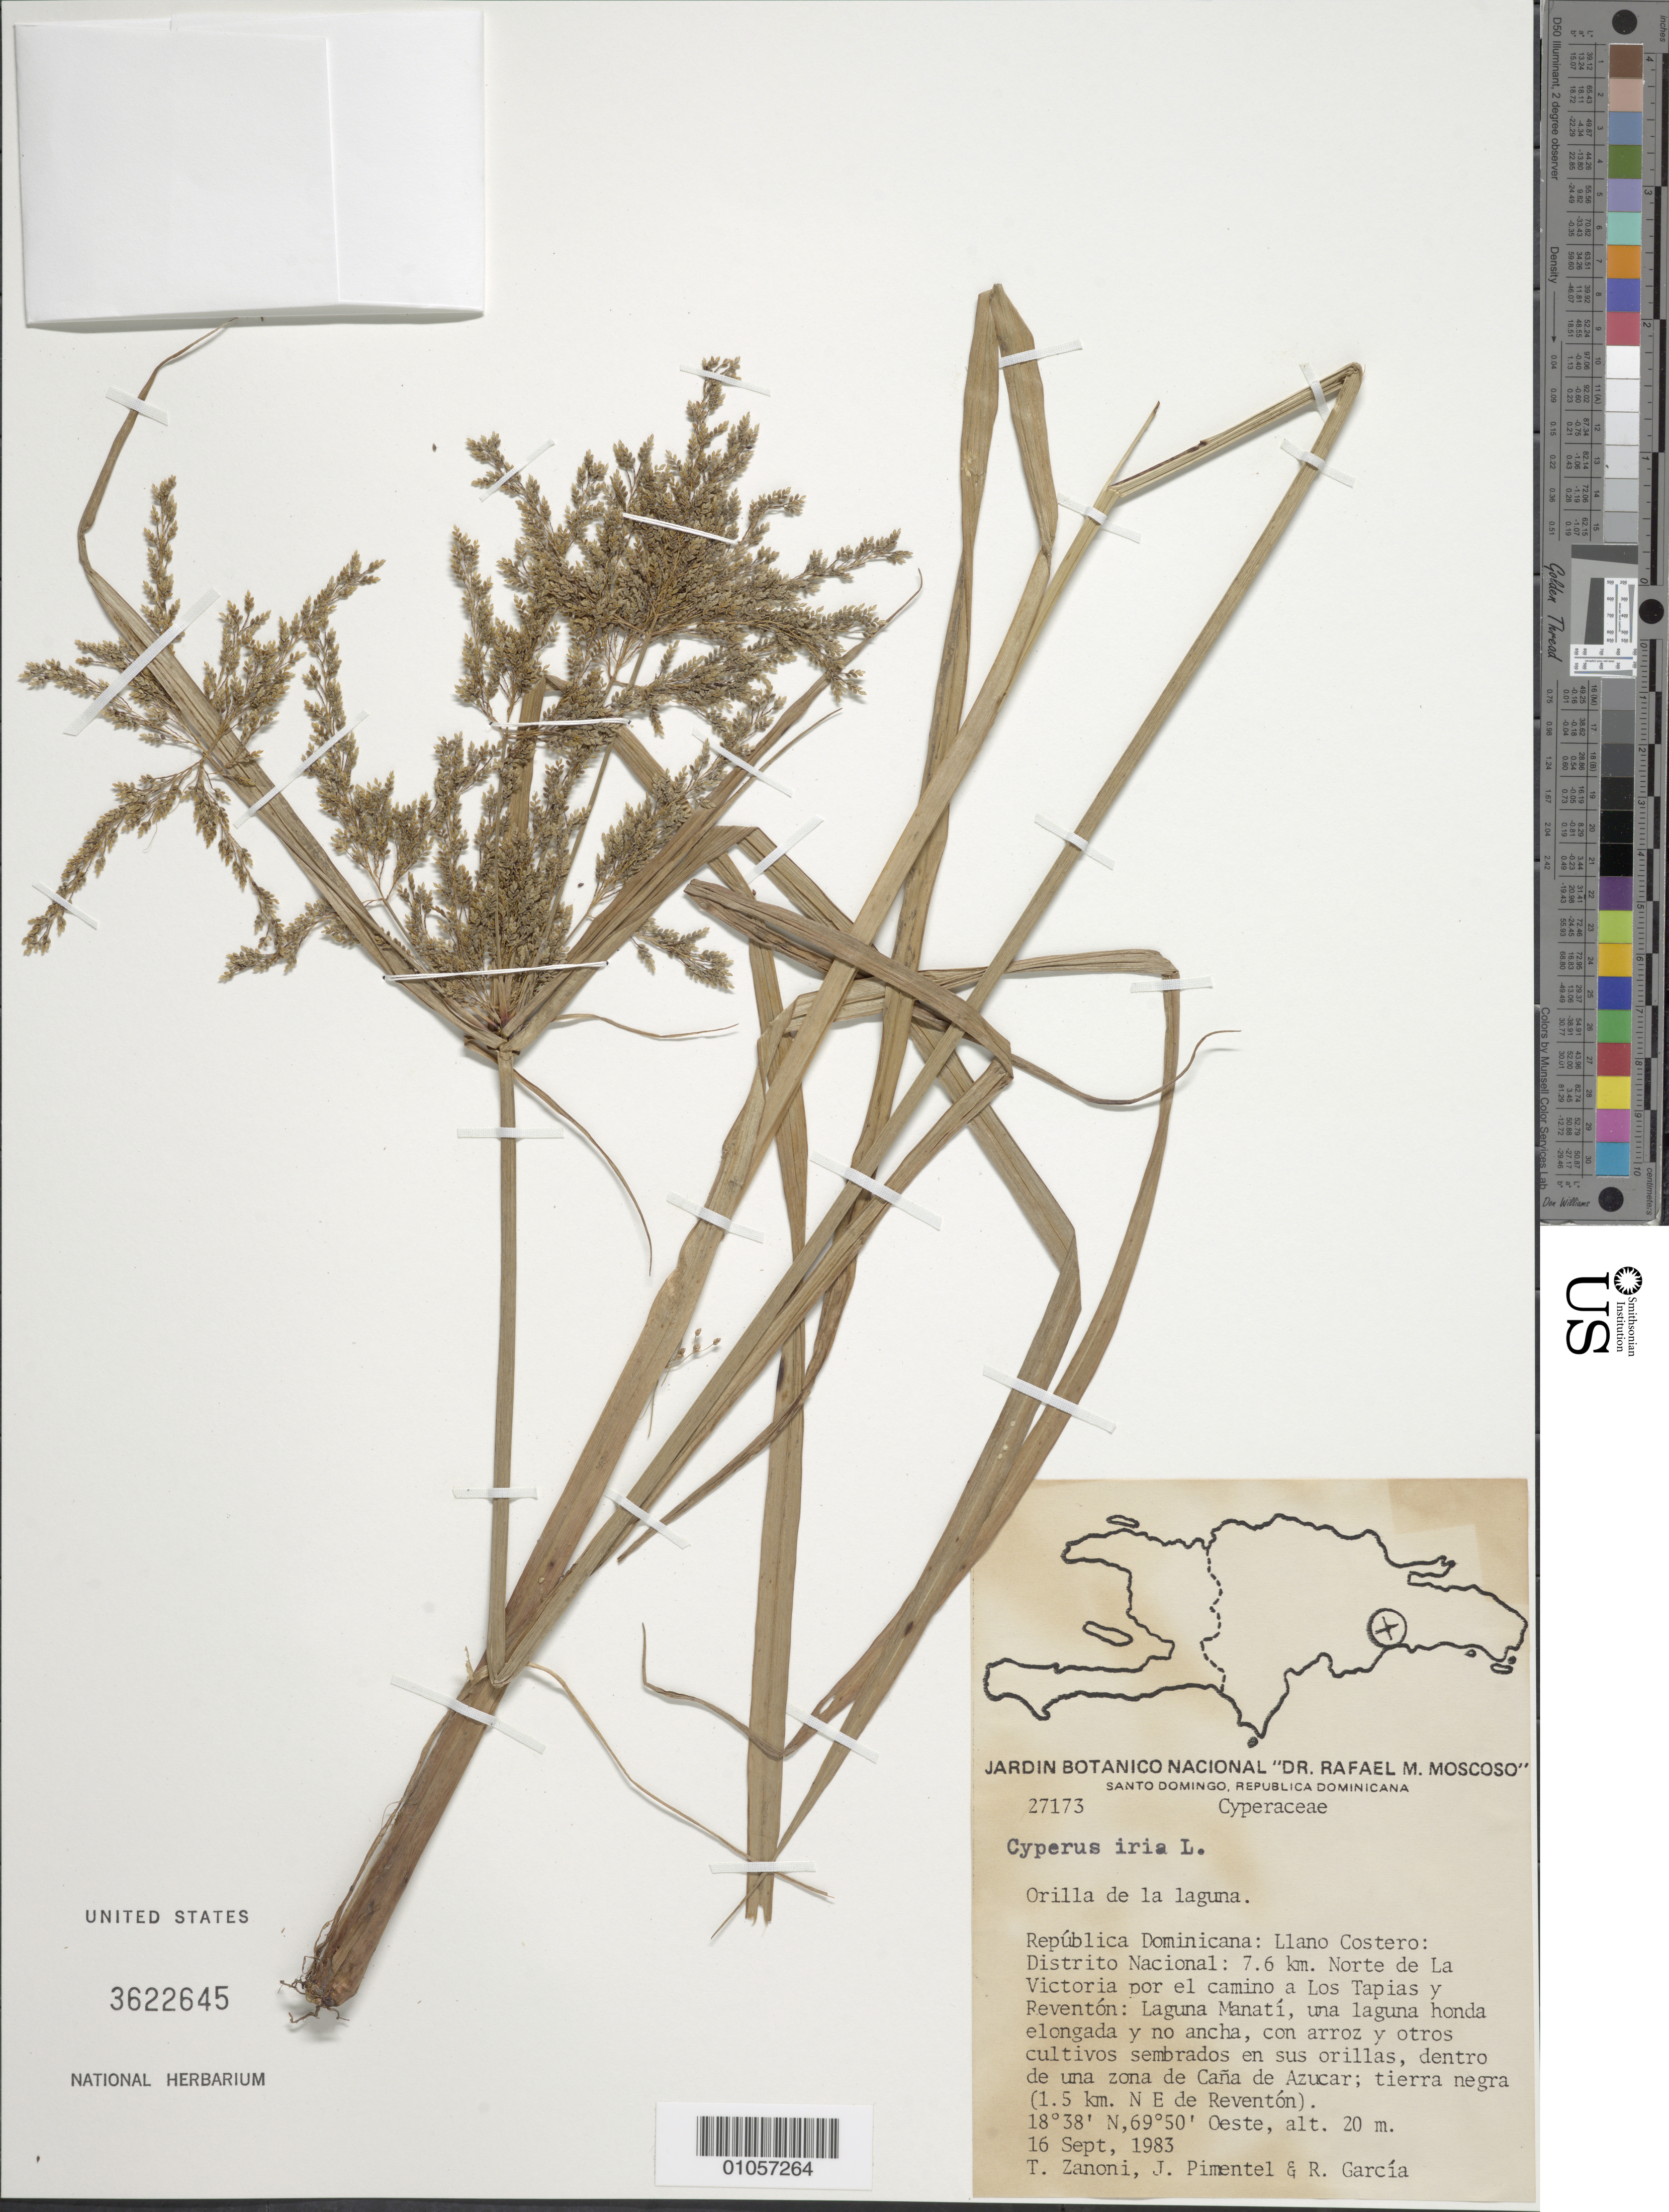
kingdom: Plantae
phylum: Tracheophyta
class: Liliopsida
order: Poales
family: Cyperaceae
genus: Cyperus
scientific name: Cyperus iria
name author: L.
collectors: T. A. Zanoni, J. Pimentel & R. G. García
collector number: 27173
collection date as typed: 16 Sep 1983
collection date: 1983-09-16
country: Dominican Republic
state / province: Distrito Nacional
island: Hispaniola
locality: Llano Costero, 7.6 km N de La Victoria por el camino a Los Tapias y Reventó, Llaguna Manatí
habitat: Una laguna honda elongada y no ancha, con arroz y otros cultivos sembrados en sus orillas, dentro de una zona de Cana de Azucar, tierra negra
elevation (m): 20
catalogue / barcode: US 3622645